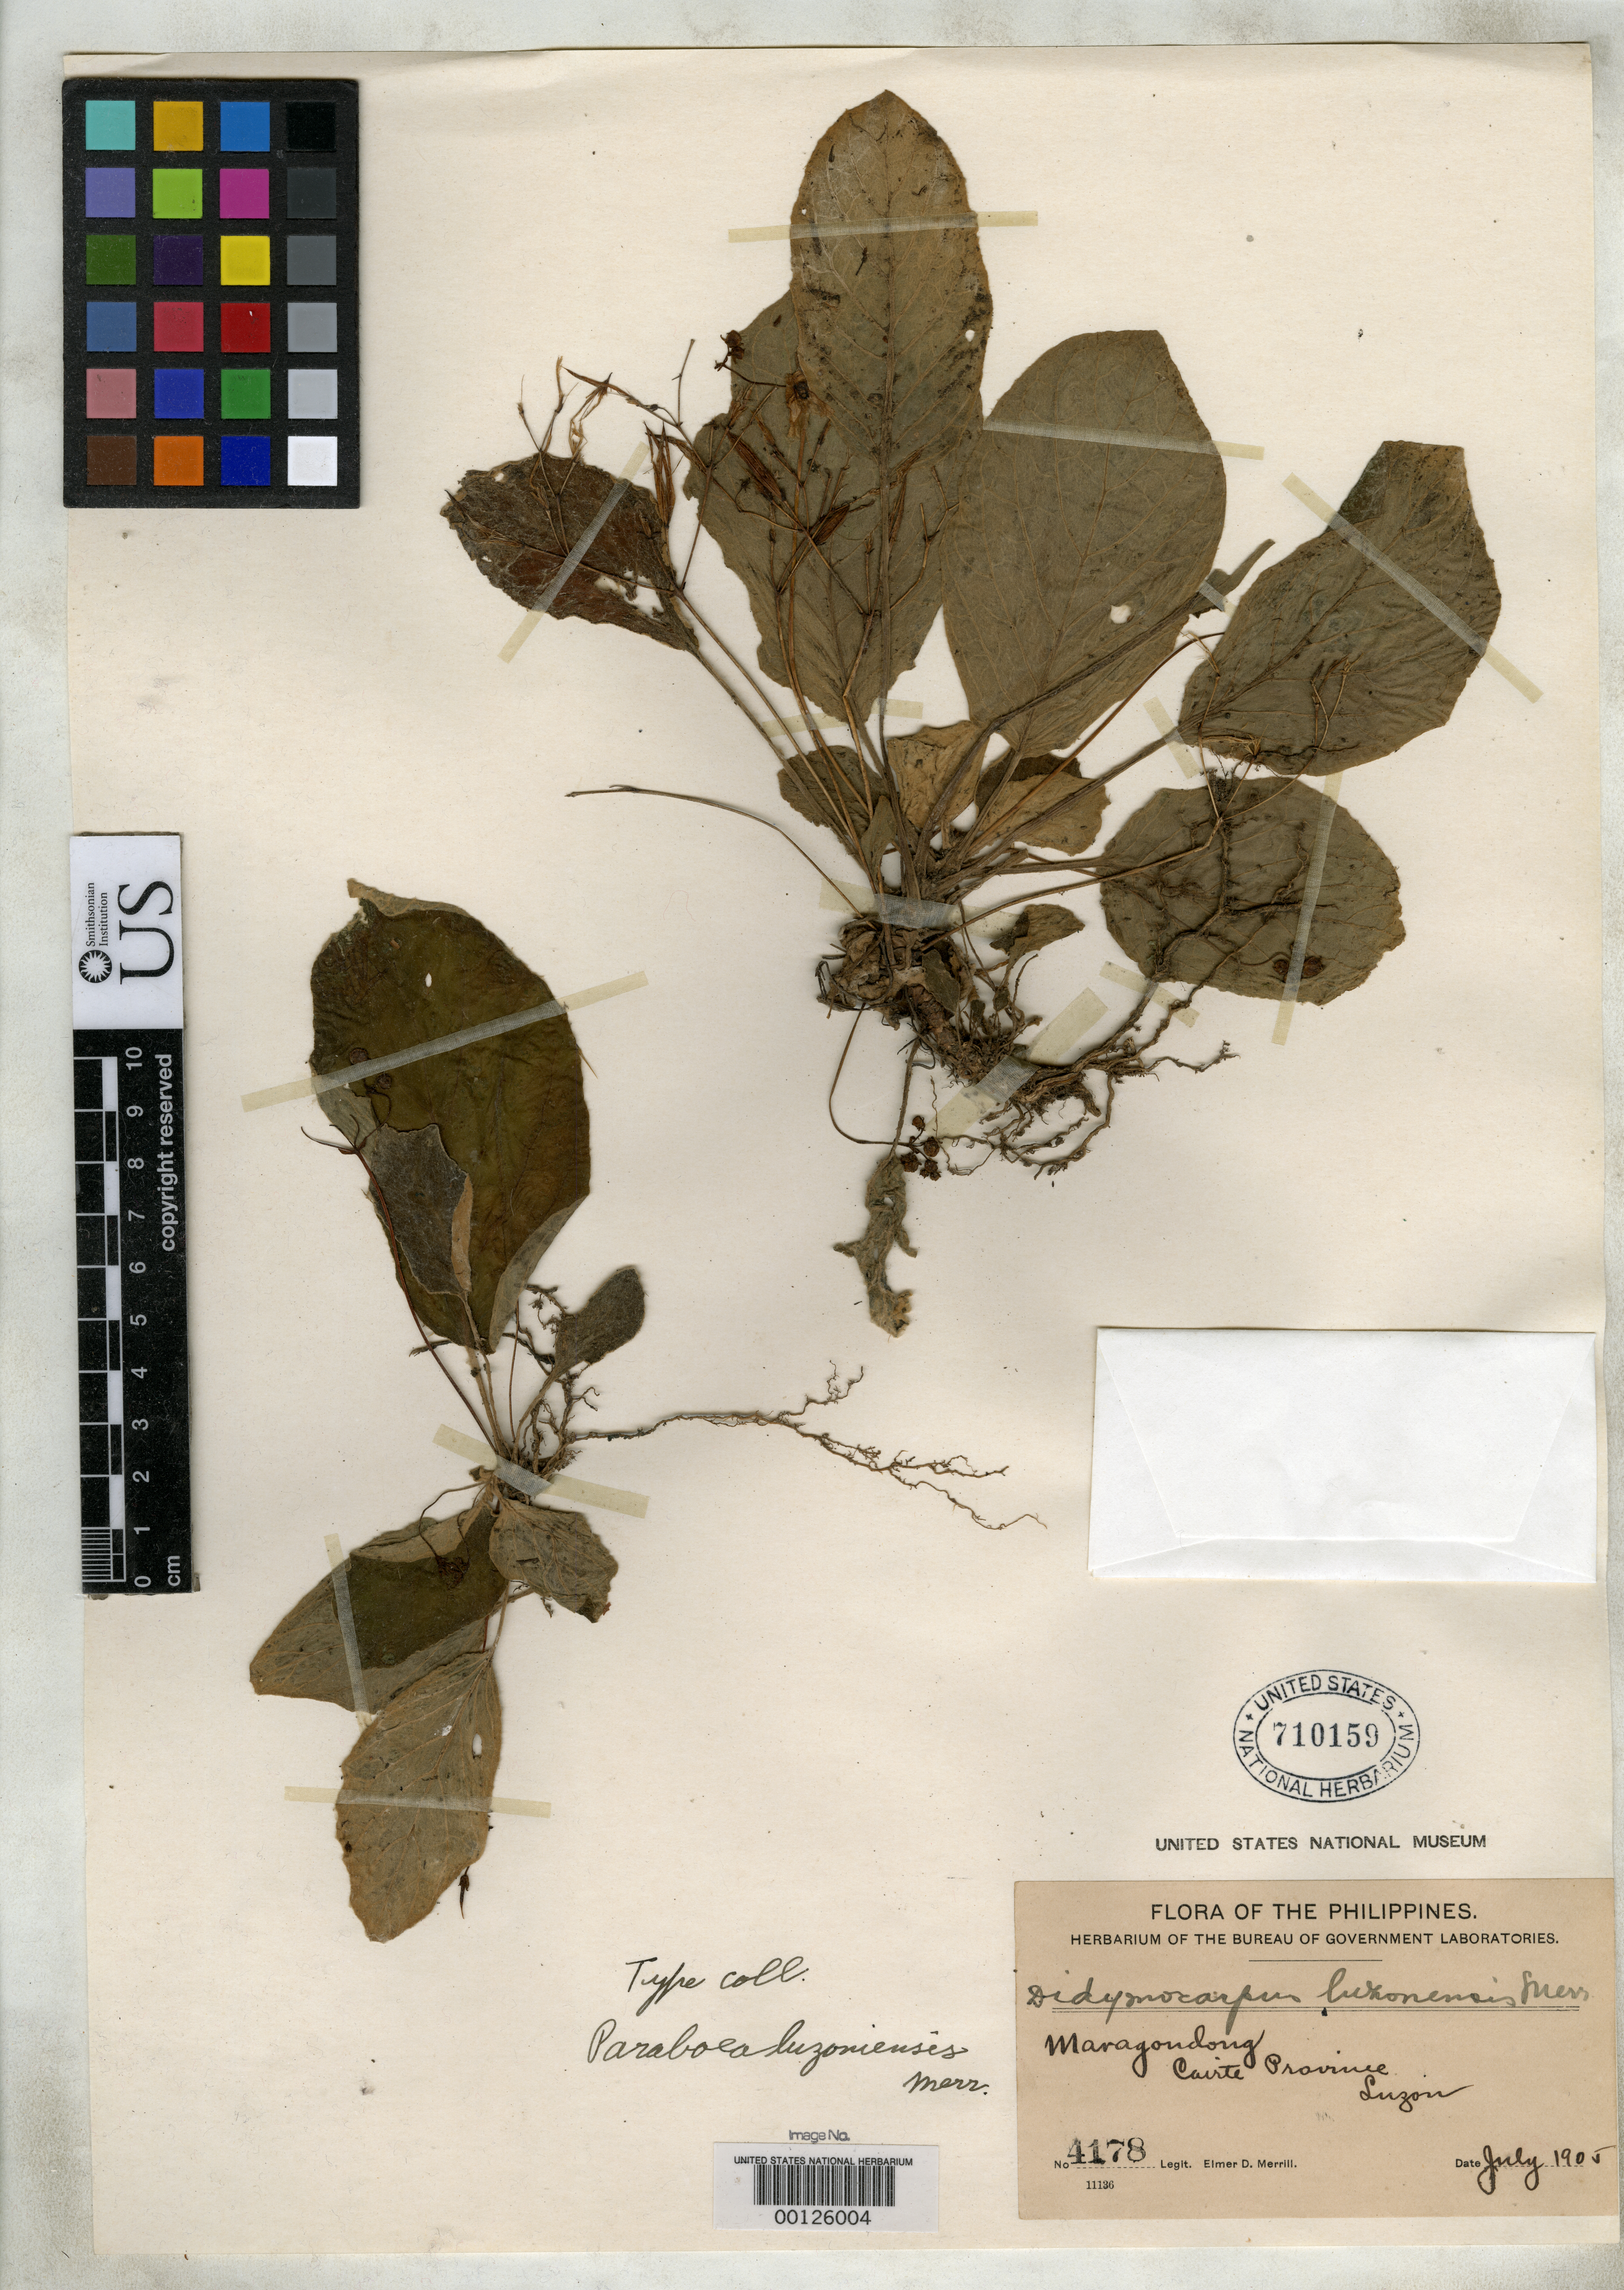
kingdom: Plantae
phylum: Tracheophyta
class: Magnoliopsida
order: Lamiales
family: Gesneriaceae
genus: Paraboea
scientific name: Paraboea luzoniensis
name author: Merr.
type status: Isolectotype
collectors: E. D. Merrill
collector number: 4178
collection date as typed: Jul 1905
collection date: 1905-07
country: Philippines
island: Luzon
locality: Maragondong, Cavite Province, Luzon.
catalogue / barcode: US 710159